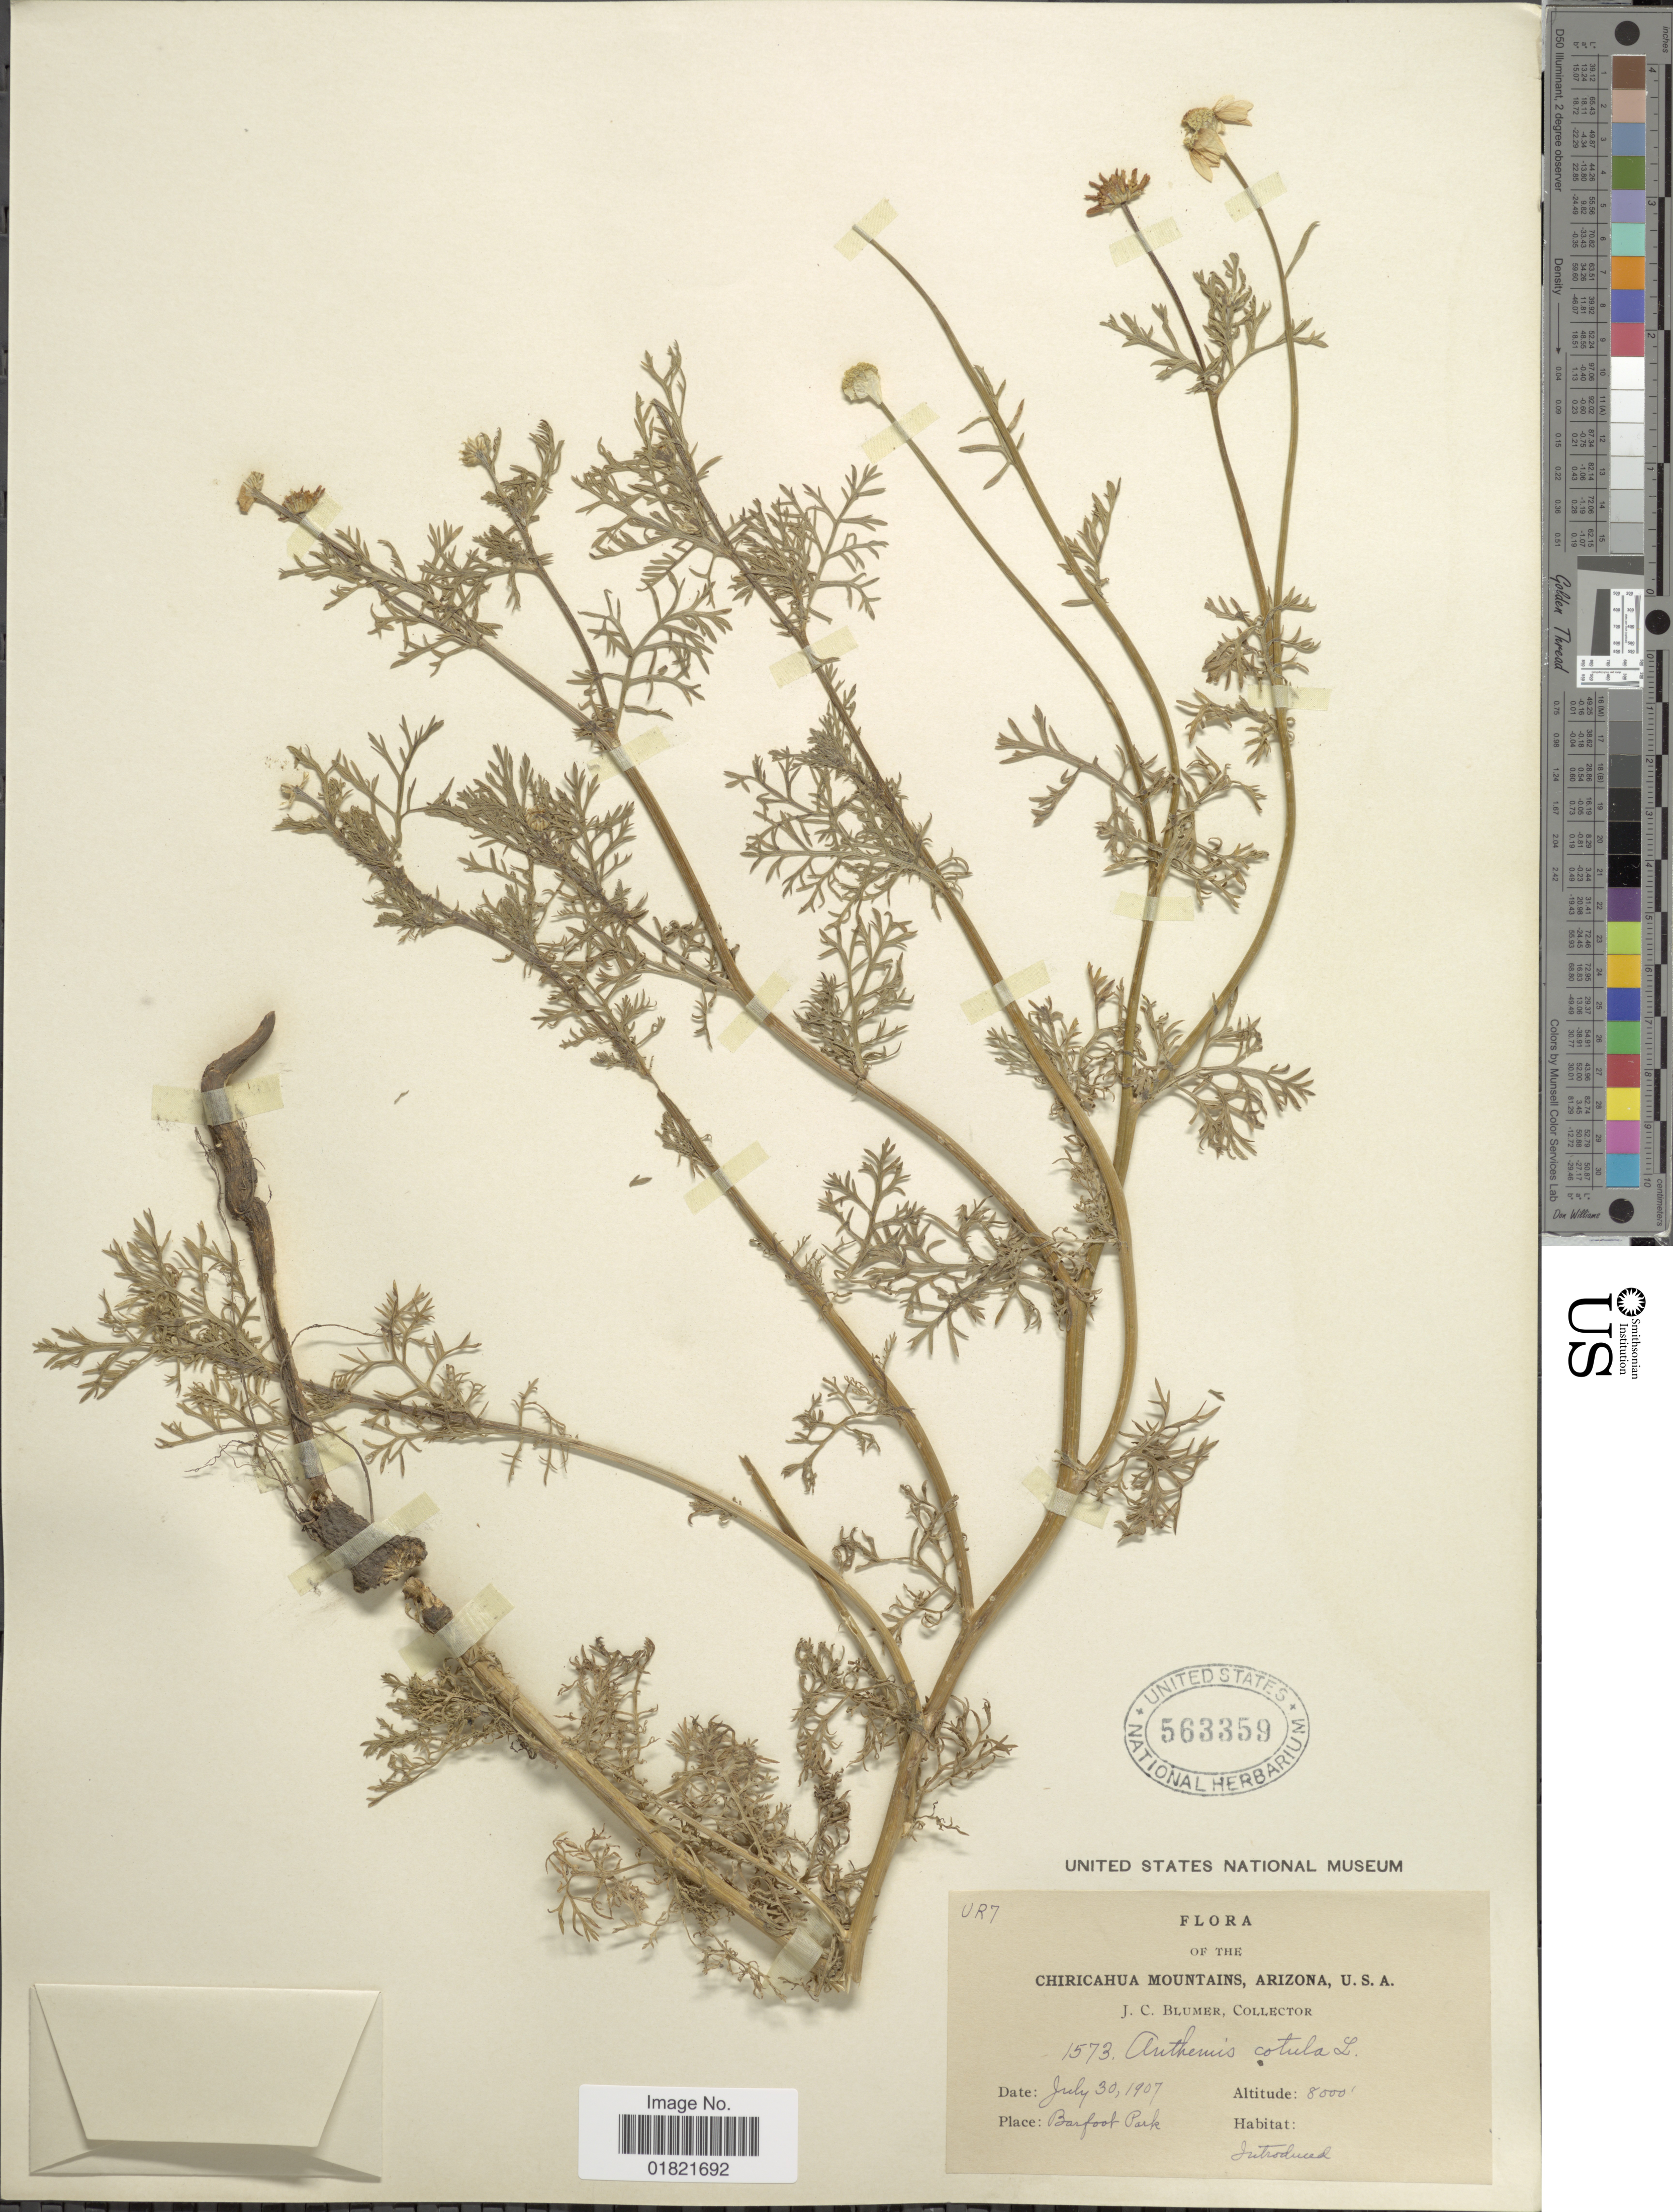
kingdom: Plantae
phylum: Tracheophyta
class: Magnoliopsida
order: Asterales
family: Asteraceae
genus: Anthemis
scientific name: Anthemis cotula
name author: L.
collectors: J. C. Blumer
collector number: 1573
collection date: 1907-07-30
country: United States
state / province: Arizona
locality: Chiricahua Mountains, Barfoot Park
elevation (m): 2438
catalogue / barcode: US 563359